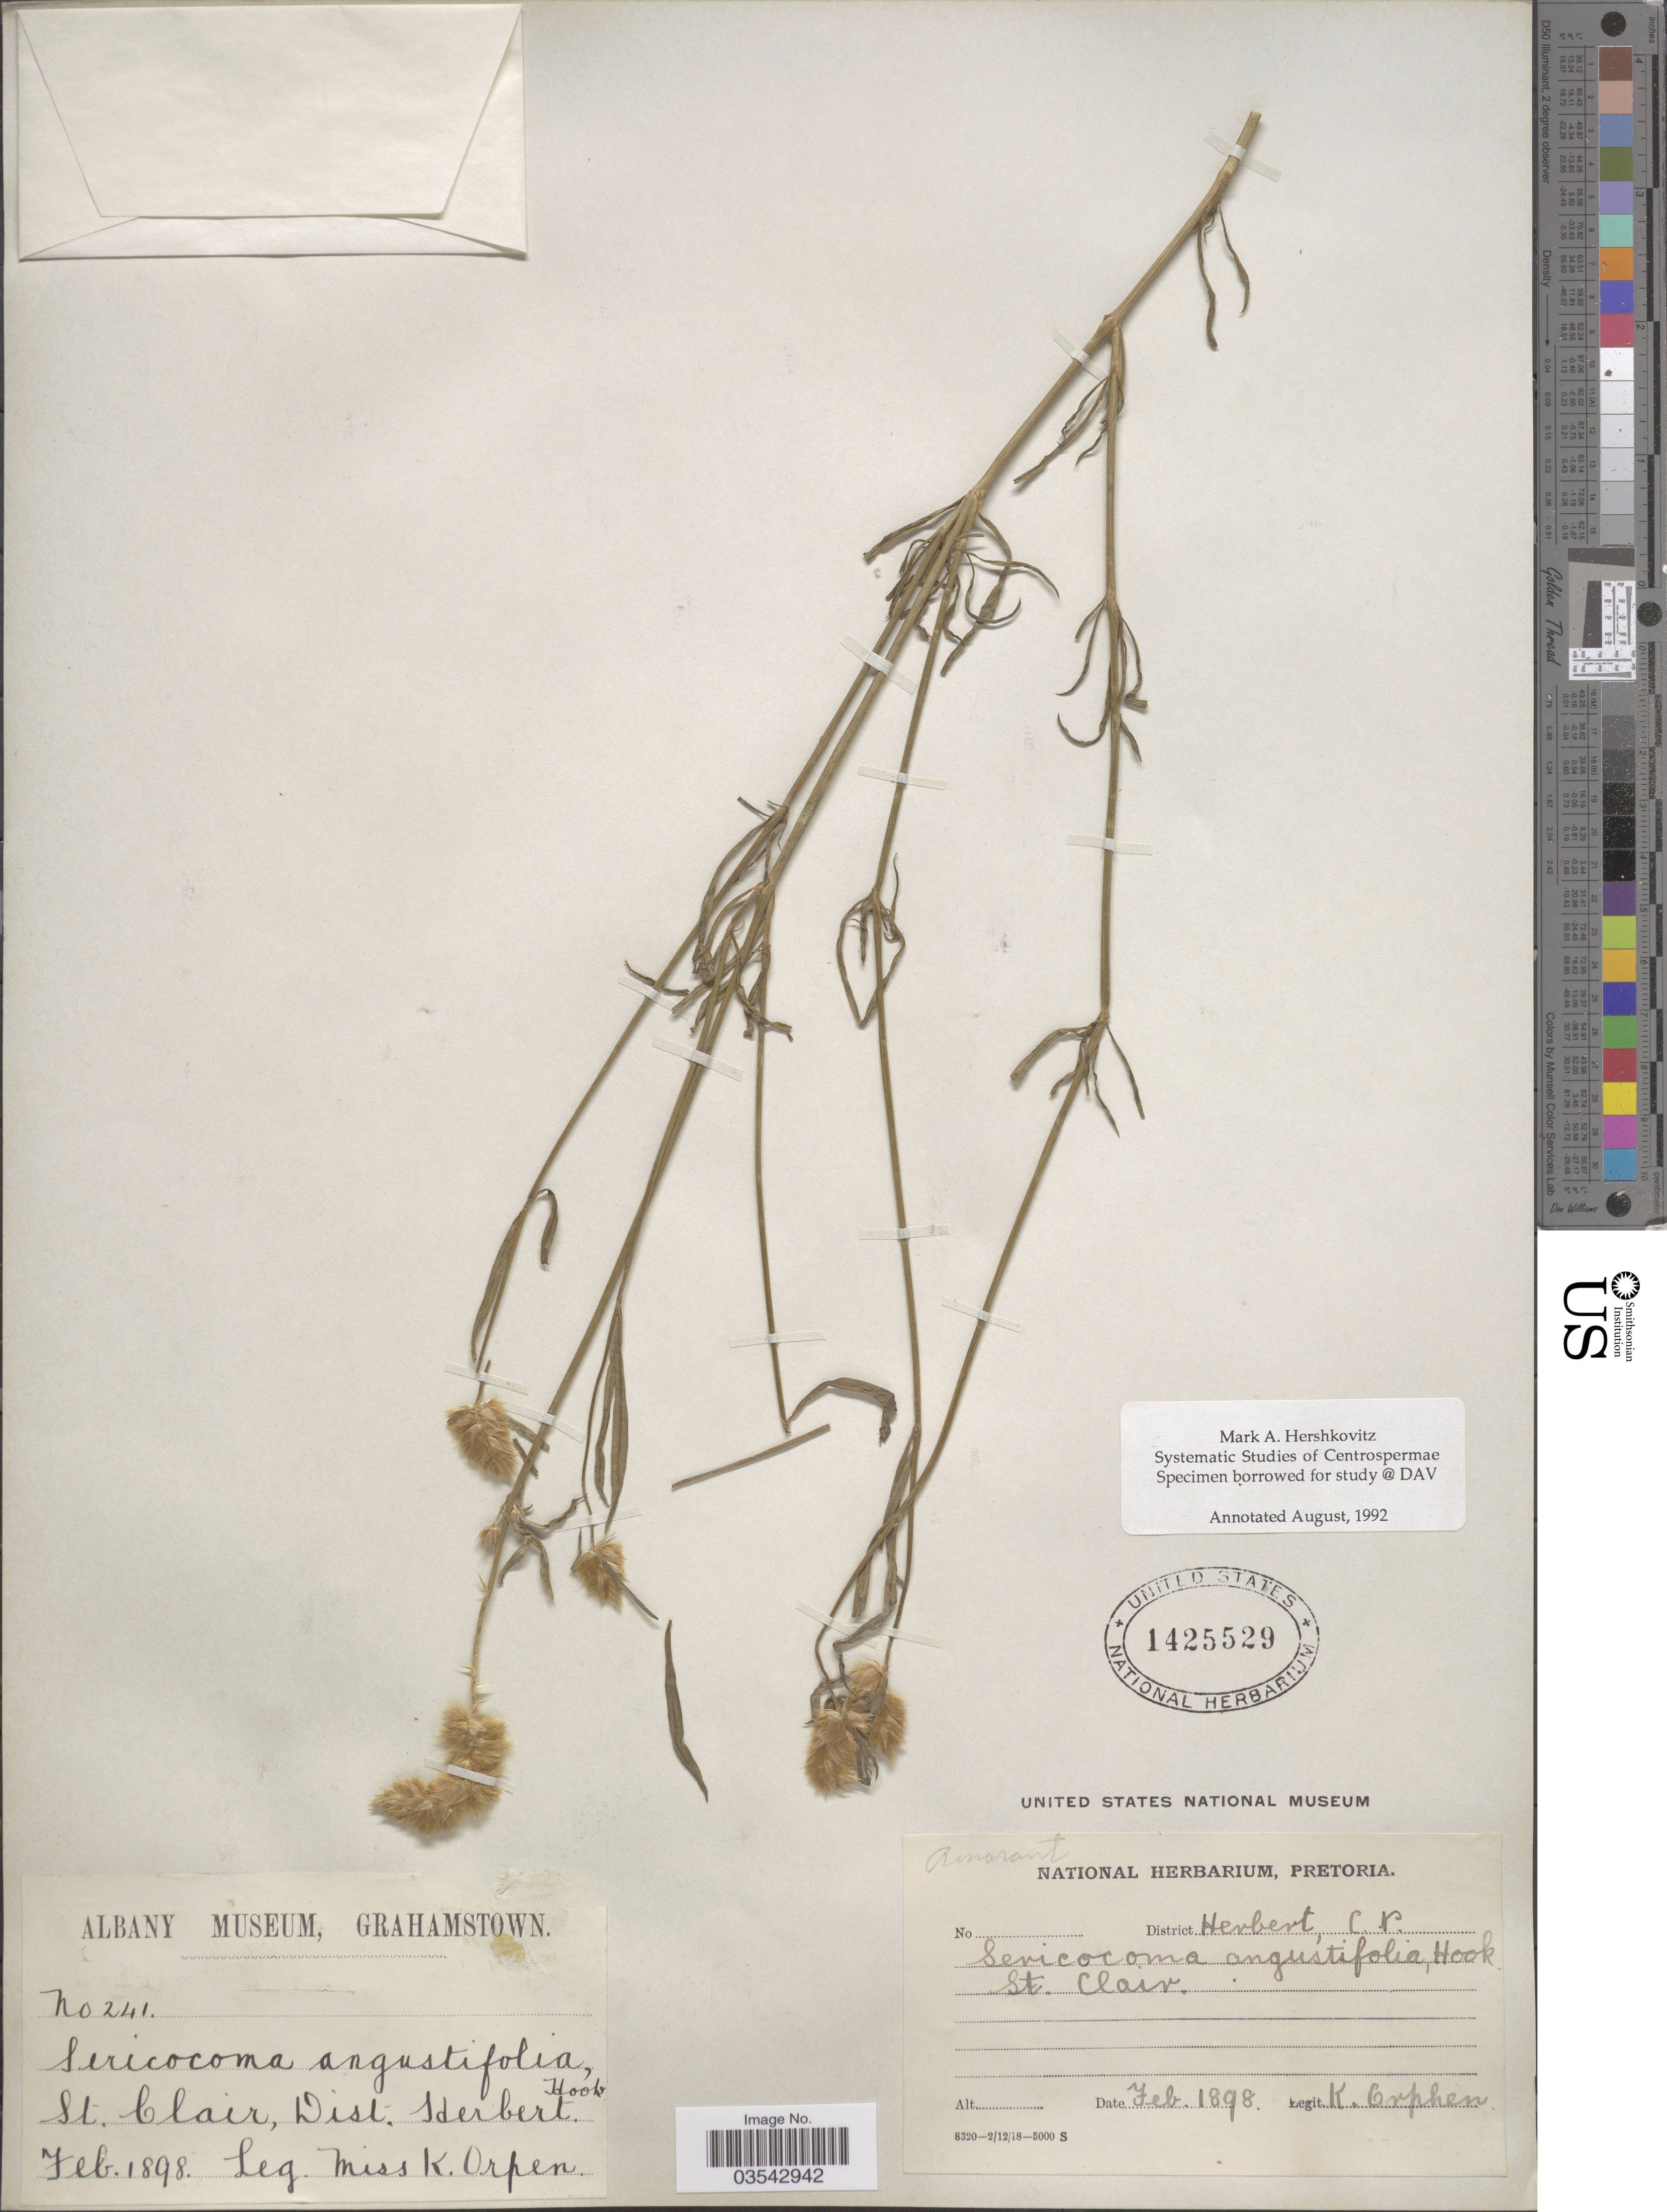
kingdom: Plantae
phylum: Tracheophyta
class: Magnoliopsida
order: Caryophyllales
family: Amaranthaceae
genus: Sericocoma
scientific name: Sericocoma angustifolia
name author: Hook. f.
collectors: K. Orpen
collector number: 241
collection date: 1898-02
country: Australia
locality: St. Clair, Dist. Herbert.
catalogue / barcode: US 1425529